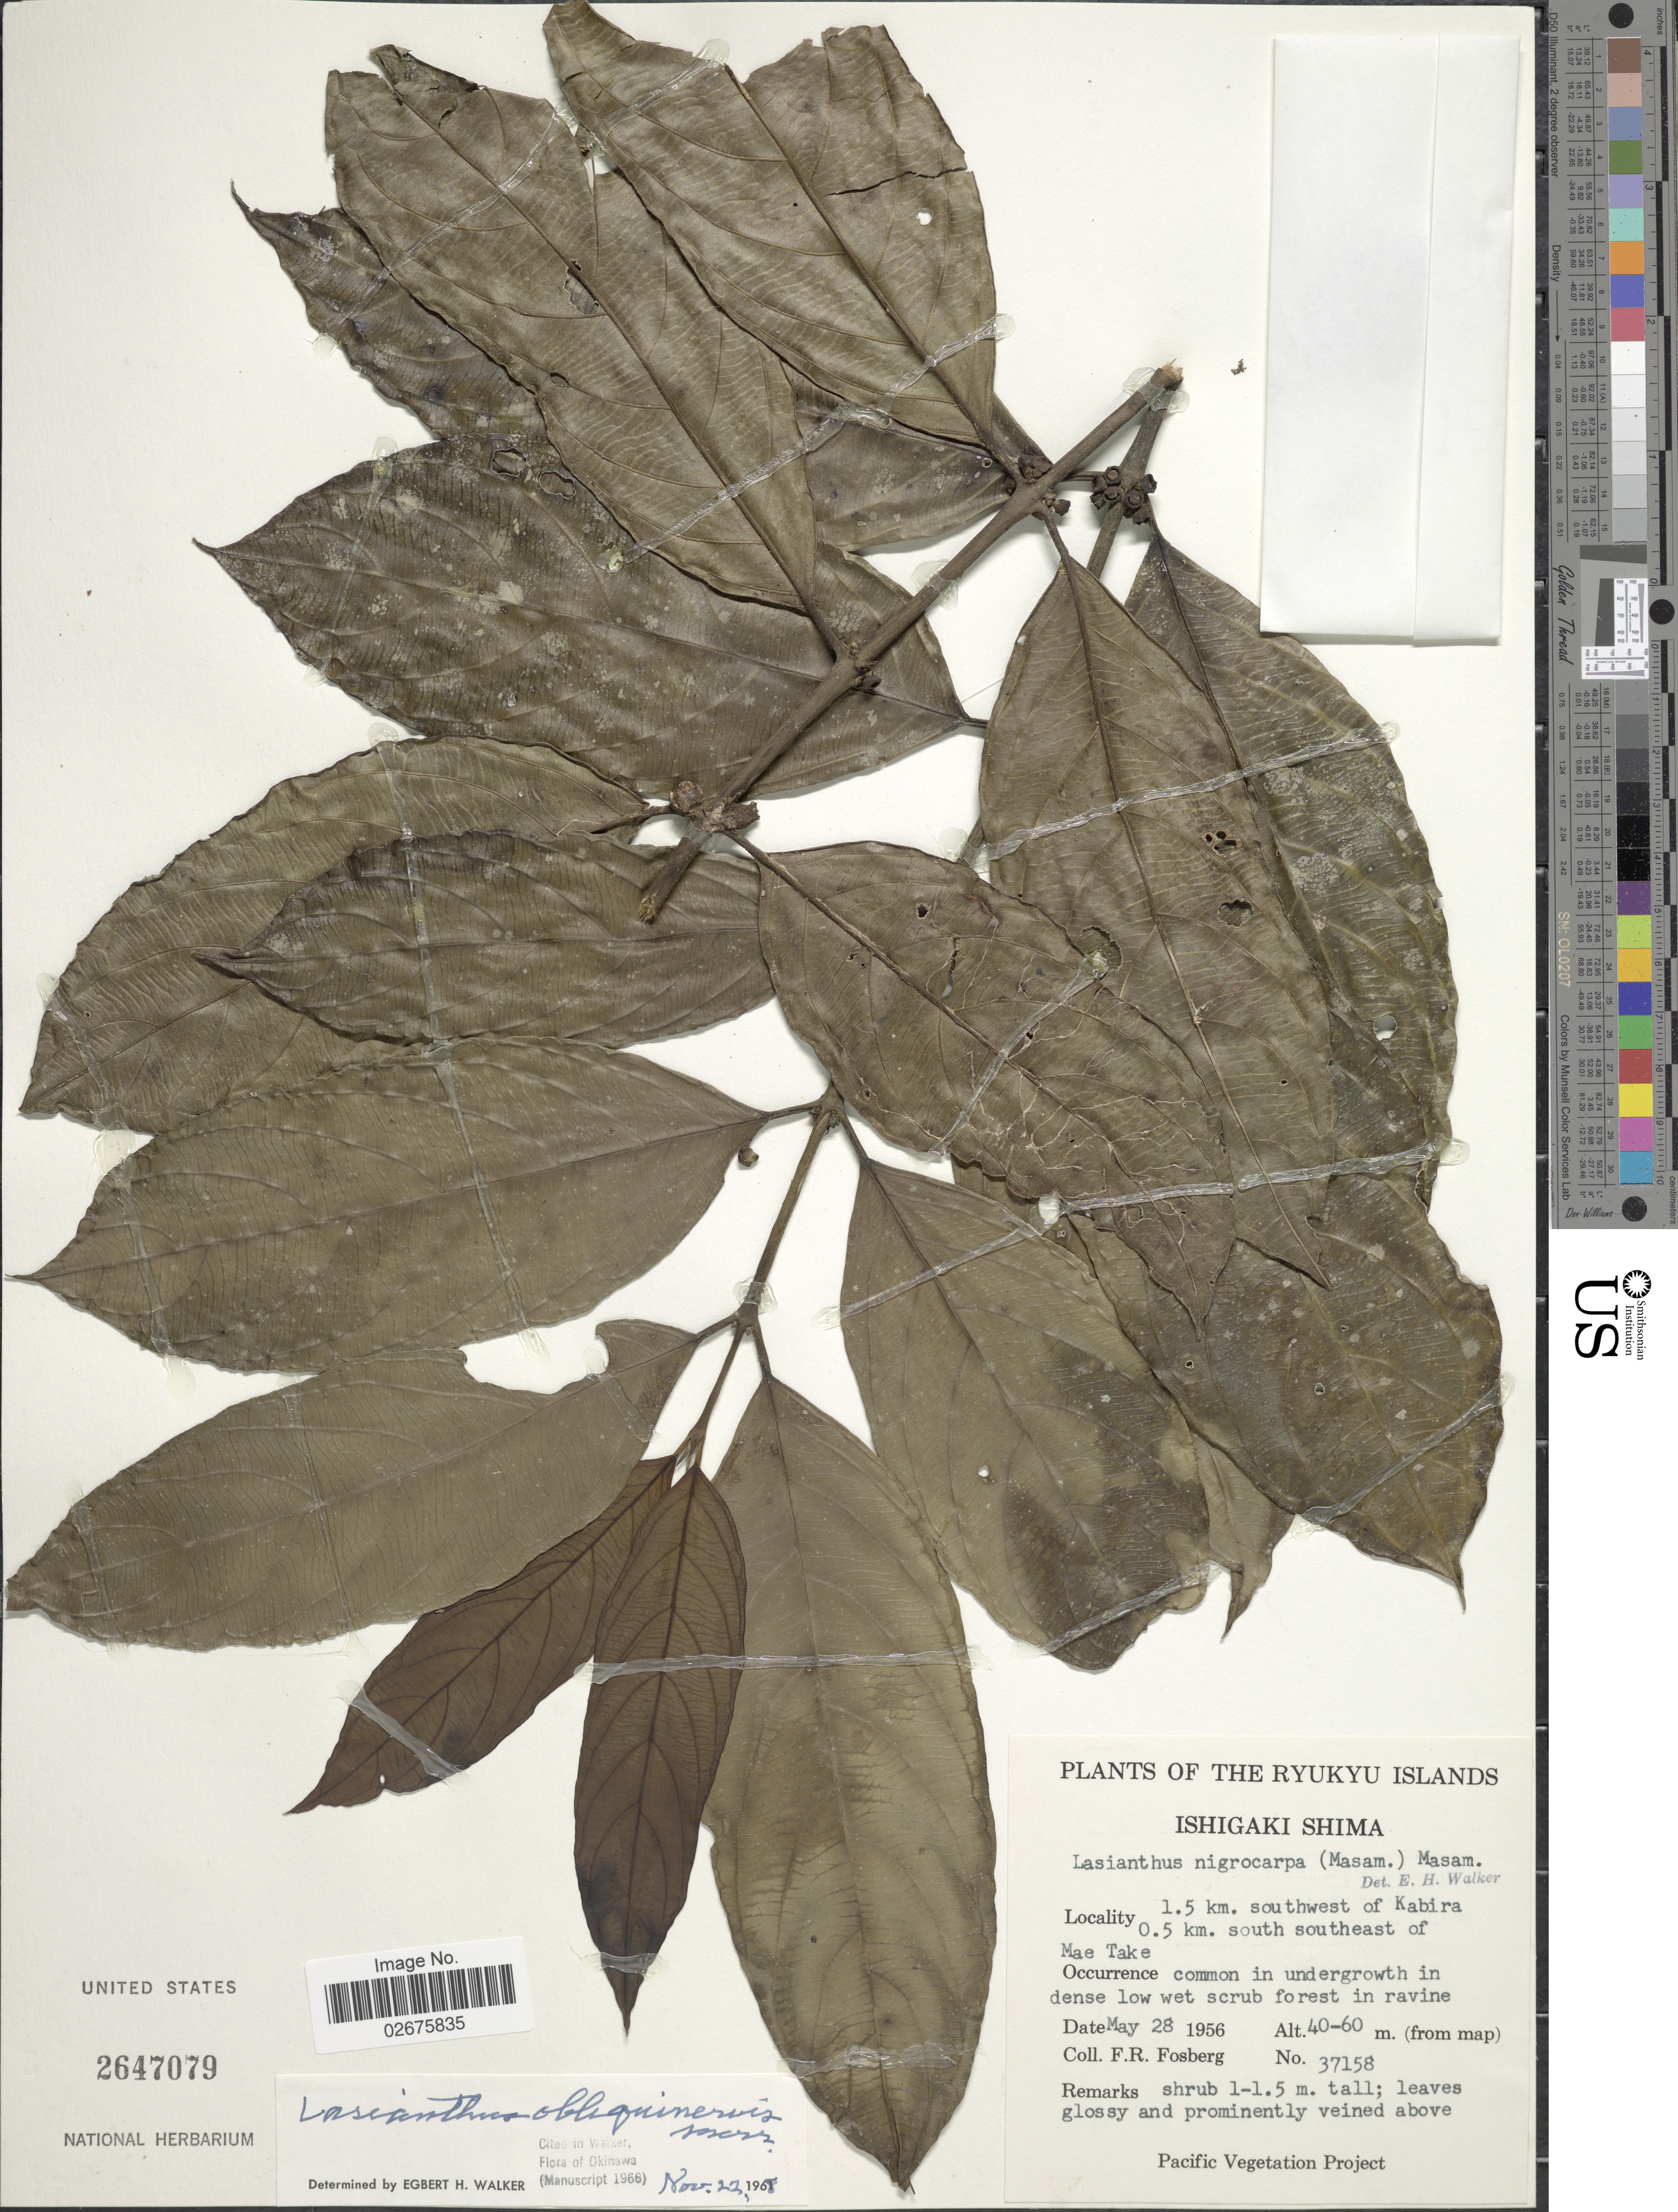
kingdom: Plantae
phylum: Tracheophyta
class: Magnoliopsida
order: Gentianales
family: Rubiaceae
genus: Lasianthus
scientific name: Lasianthus verticillatus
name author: (Lour.) Merr.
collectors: F. R. Fosberg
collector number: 37158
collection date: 1956-05-28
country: Japan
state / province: Okinawa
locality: The Ryukyu Islands, Ishigaki Shima, 1.5 km southwest of Kabira 0.5 km south southeast of Mae Take, common in undergrowth in dense low wet scrub forest in ravine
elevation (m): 40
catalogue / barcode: US 2647079